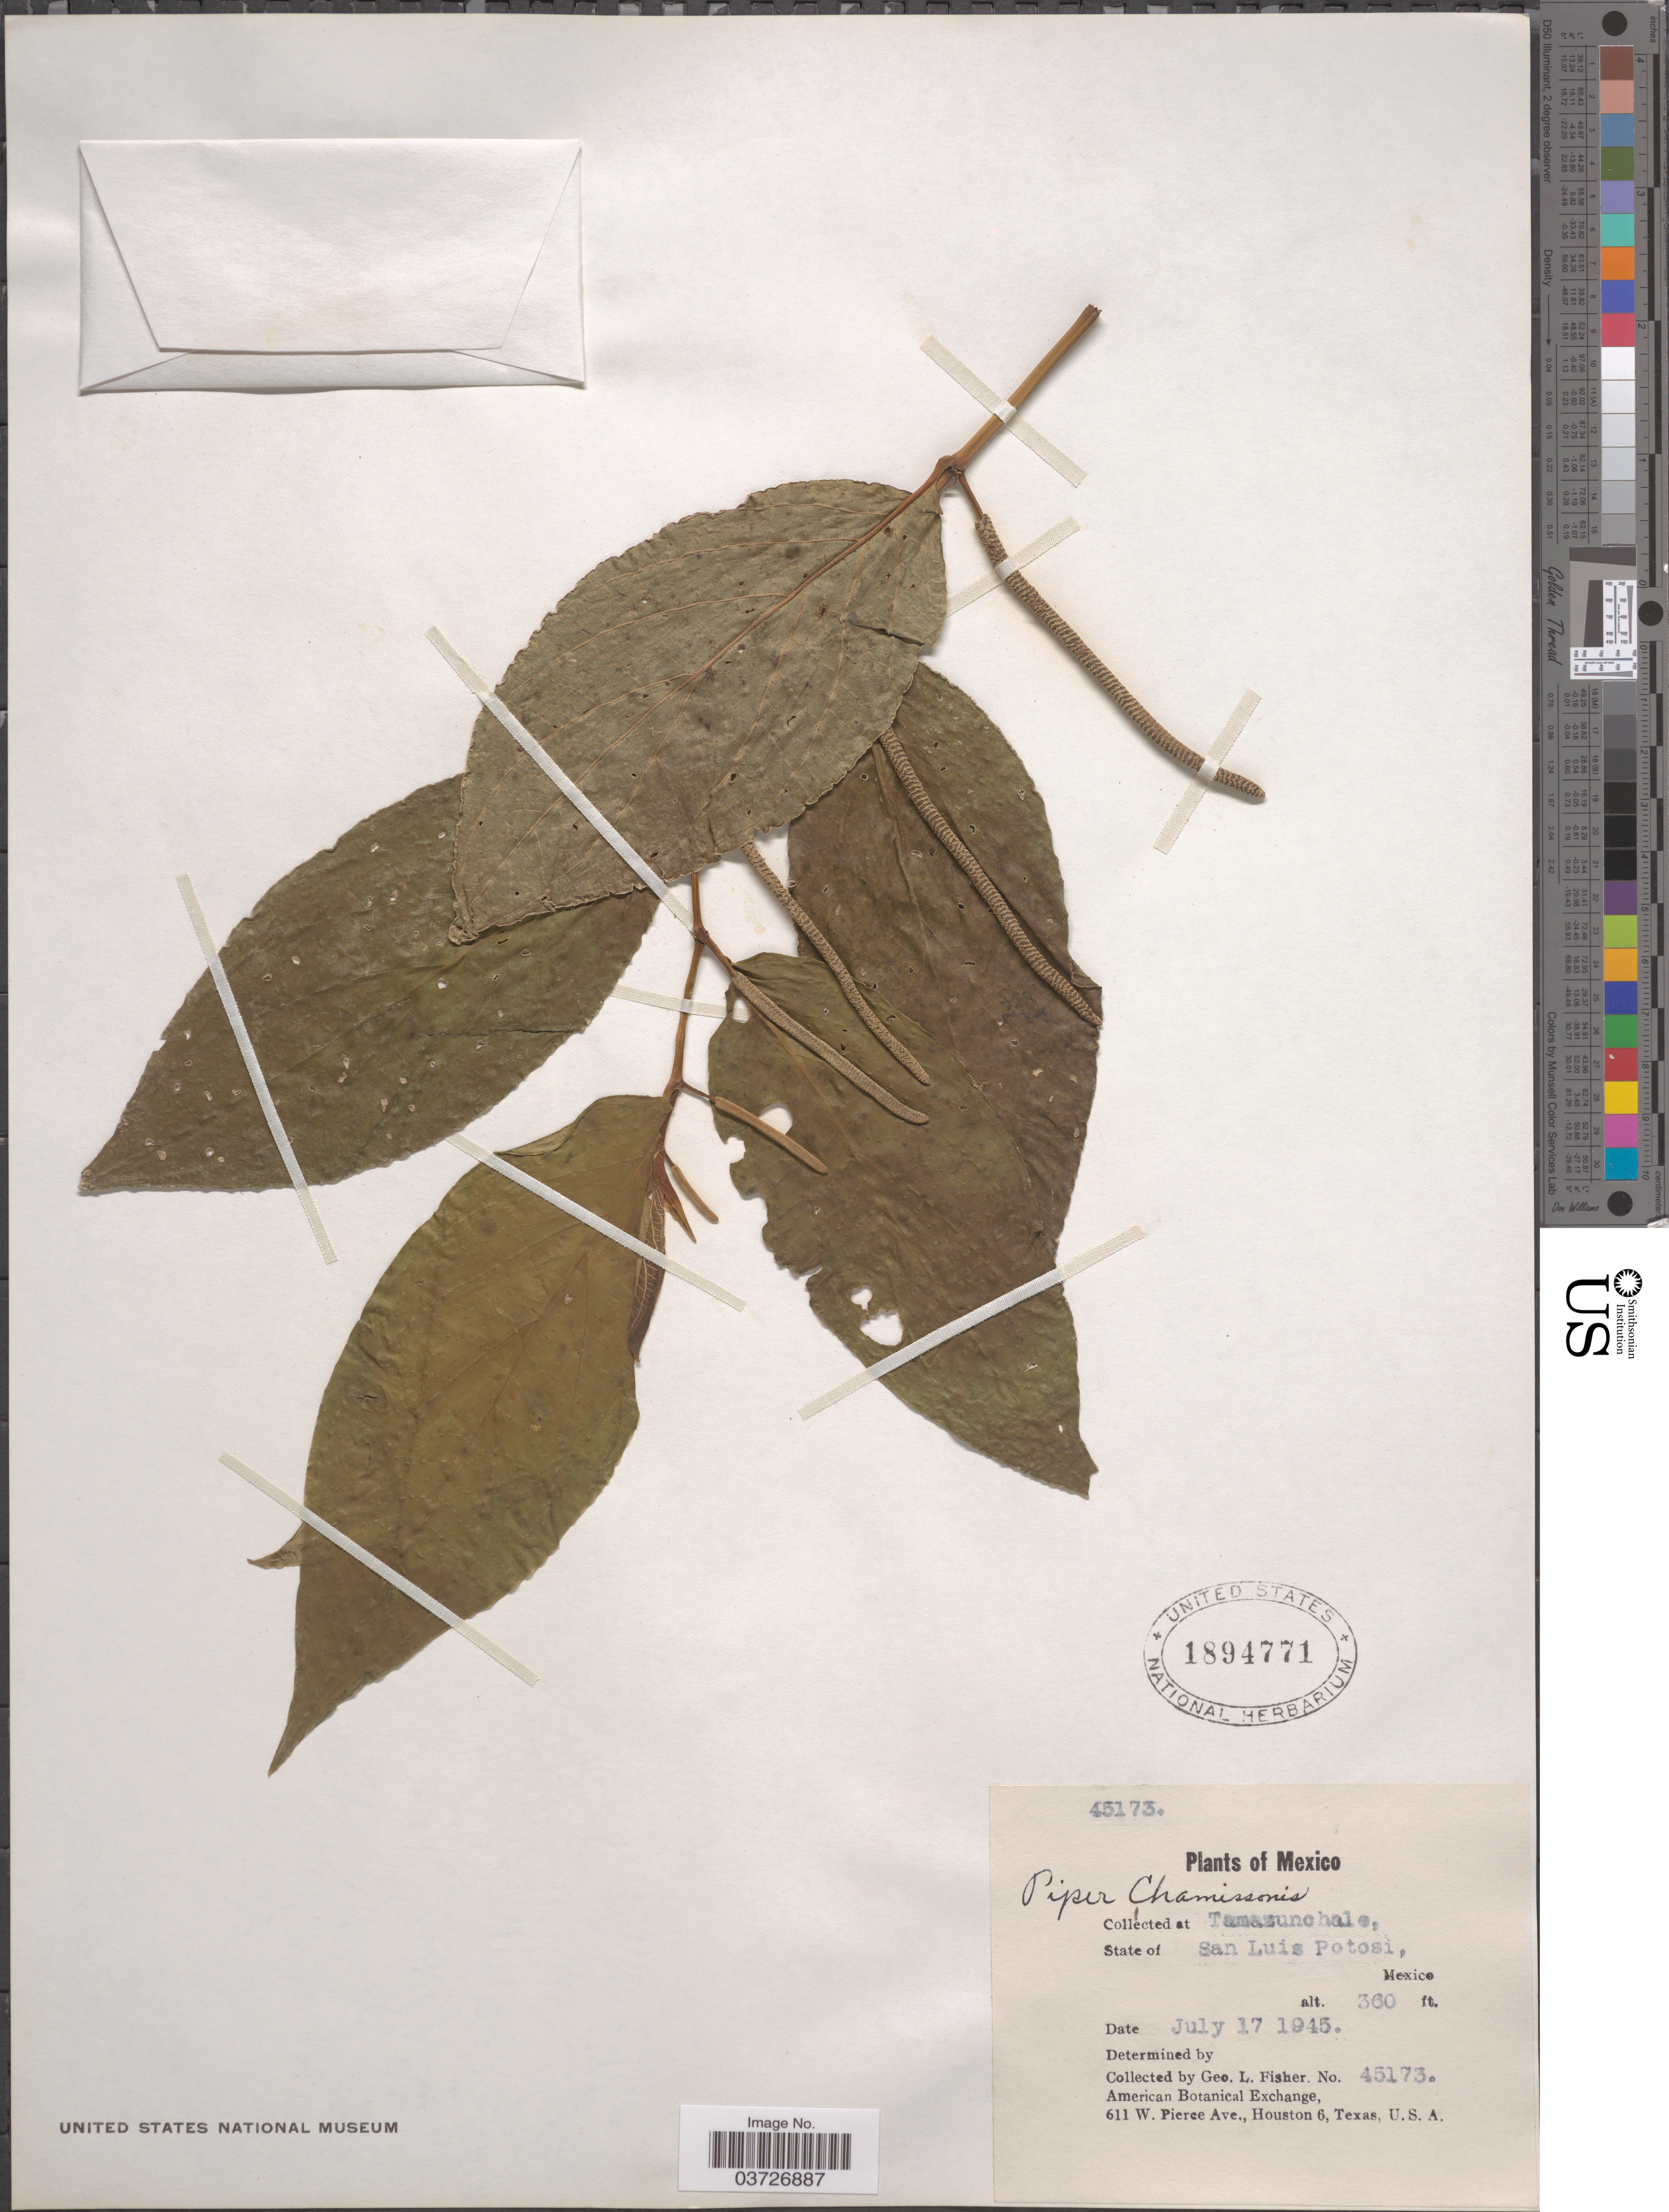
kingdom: Plantae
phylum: Tracheophyta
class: Magnoliopsida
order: Piperales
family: Piperaceae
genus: Piper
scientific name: Piper chamissonis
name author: Steud.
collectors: G. L. Fisher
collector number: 45173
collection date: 1945-07-17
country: Mexico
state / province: San Luis Potosí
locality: Tamazunchale.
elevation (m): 110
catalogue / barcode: US 1894771